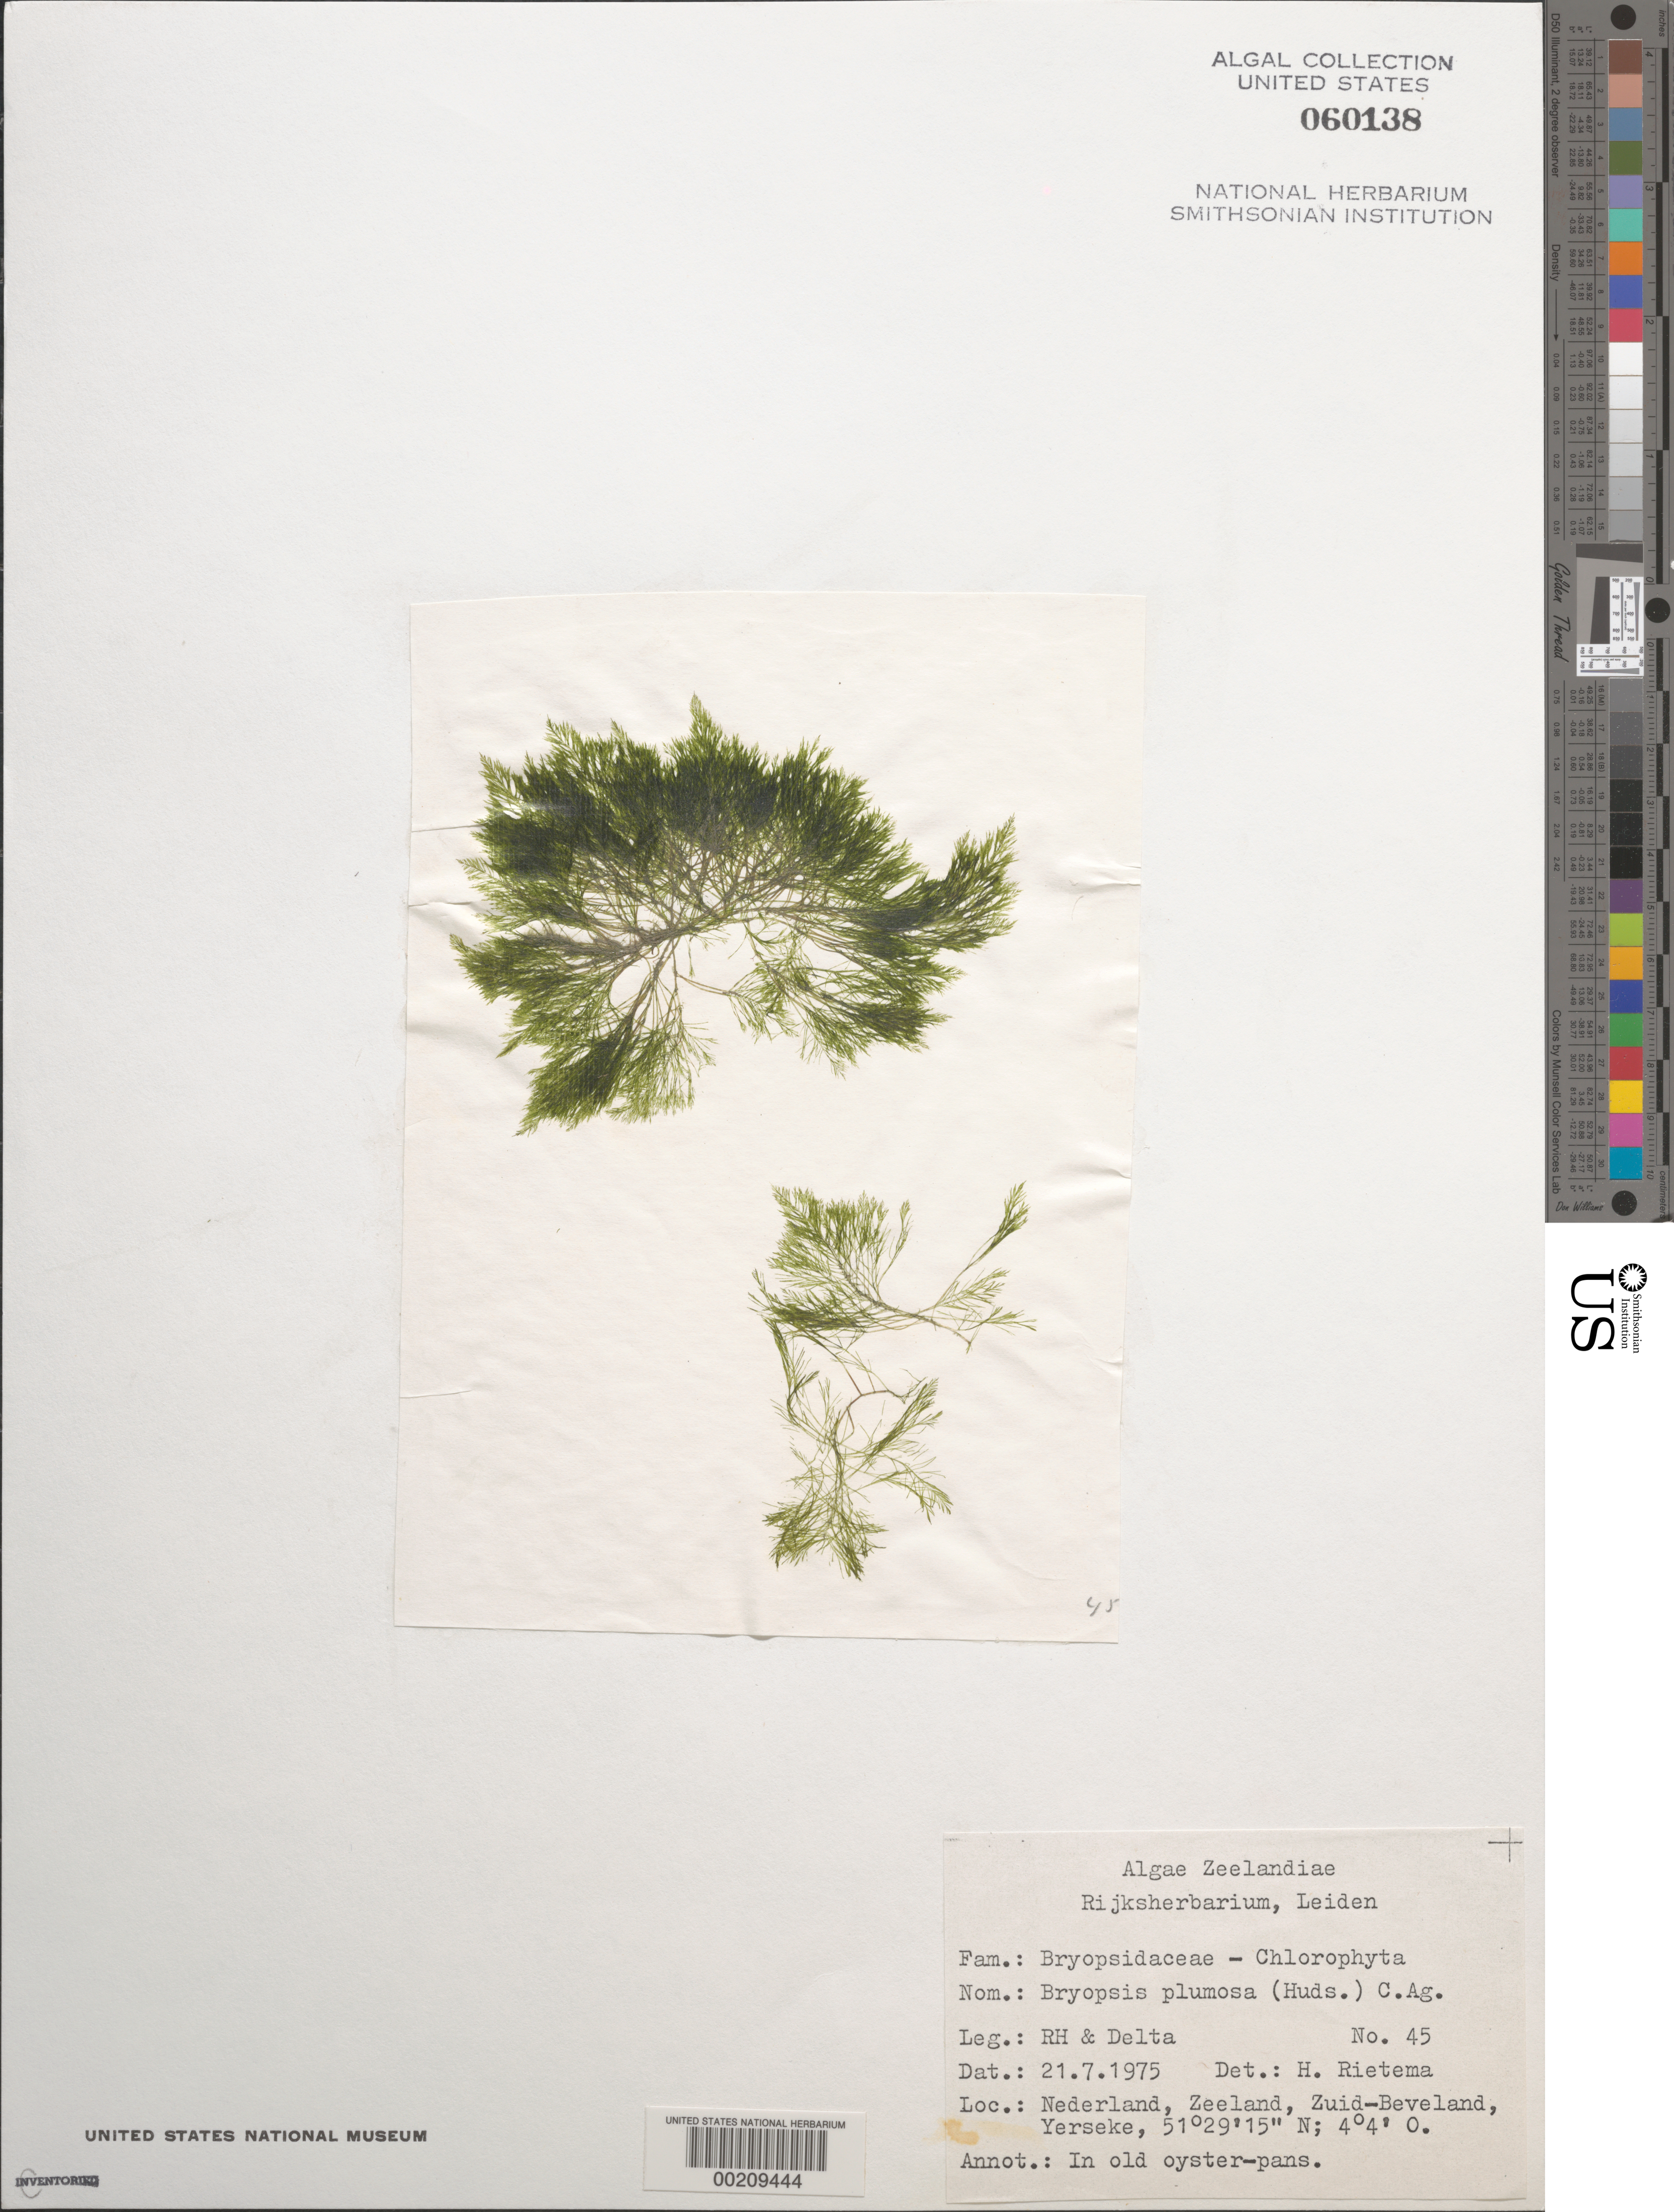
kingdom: Plantae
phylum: Chlorophyta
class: Ulvophyceae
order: Bryopsidales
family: Bryopsidaceae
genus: Bryopsis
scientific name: Bryopsis plumosa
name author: (Huds.) C. Agardh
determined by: Rietema, H.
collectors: R.H. & Delta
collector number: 45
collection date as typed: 21 Jul 1975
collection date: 1975-07-21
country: Netherlands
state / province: Zeeland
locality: Zuid-beveland, yerseke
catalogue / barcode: US 60138